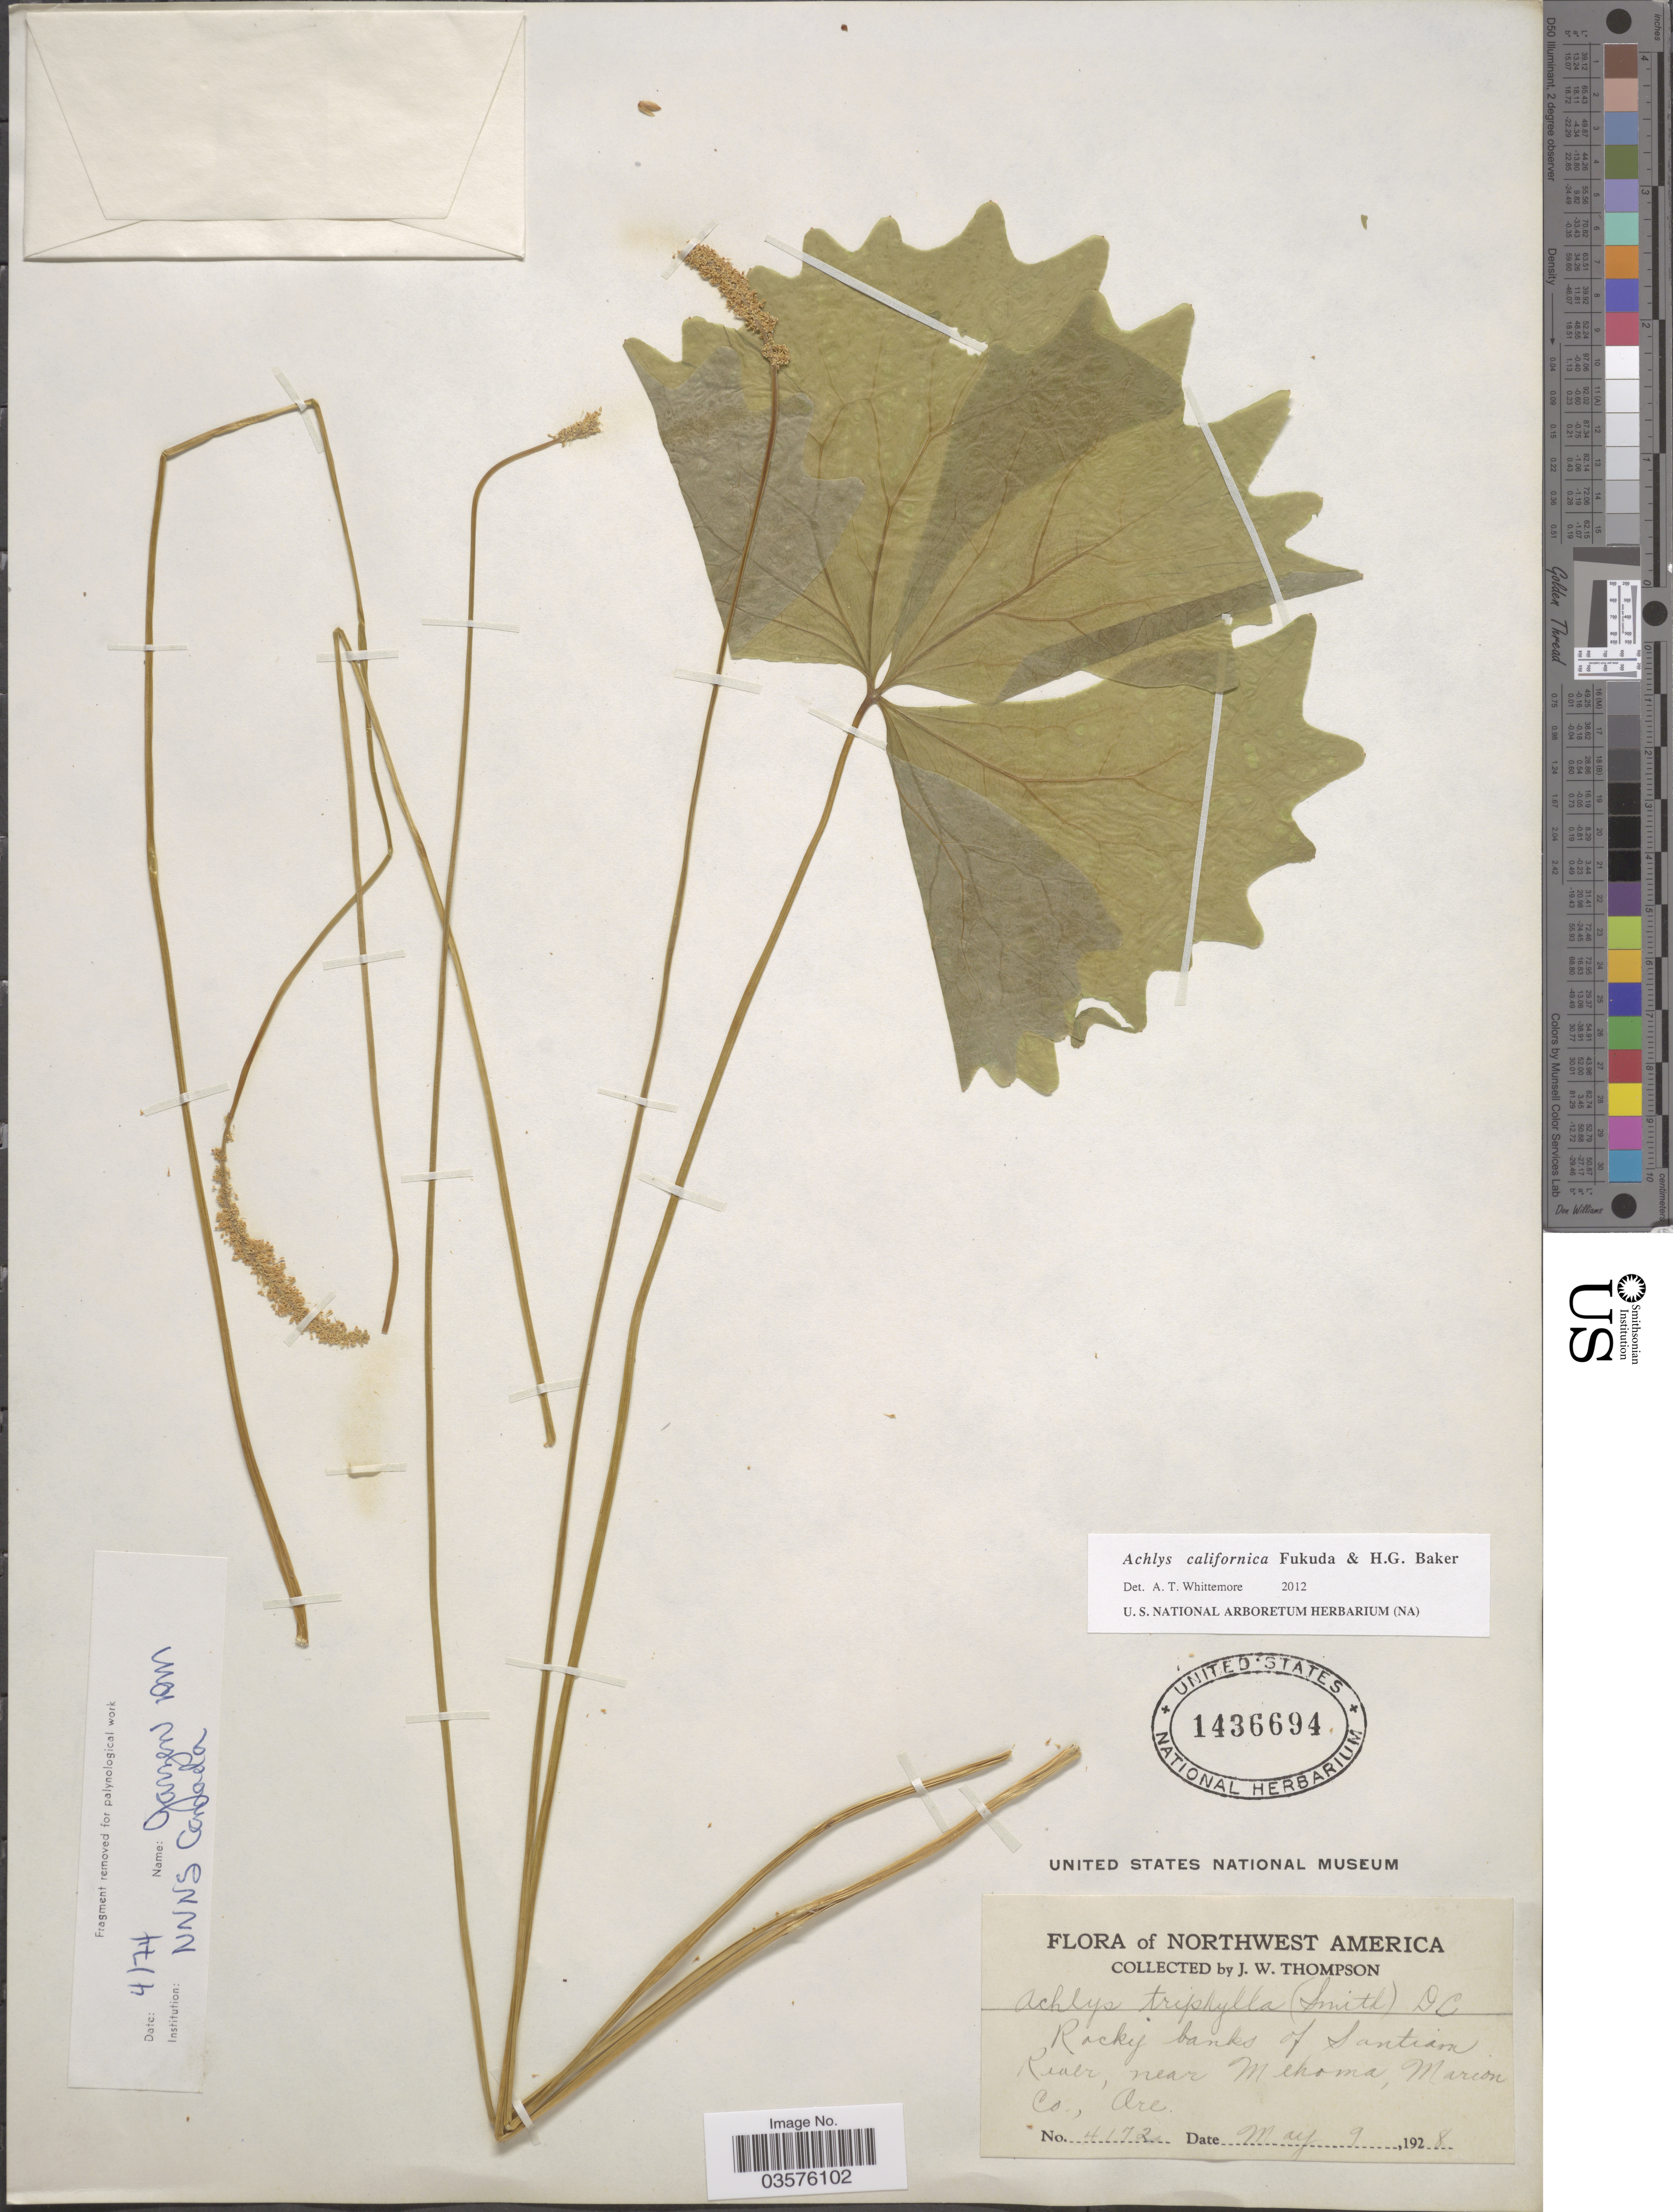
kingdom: Plantae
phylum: Tracheophyta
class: Magnoliopsida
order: Ranunculales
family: Berberidaceae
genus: Achlys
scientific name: Achlys californica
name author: Fukuda & H.G. Baker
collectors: J. Thompson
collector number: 4172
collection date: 1928-05-09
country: United States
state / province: Oregon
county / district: Marion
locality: Northwest America. Rocky banks of Santiam River, near Mehama, Marion Co.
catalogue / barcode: US 1436694